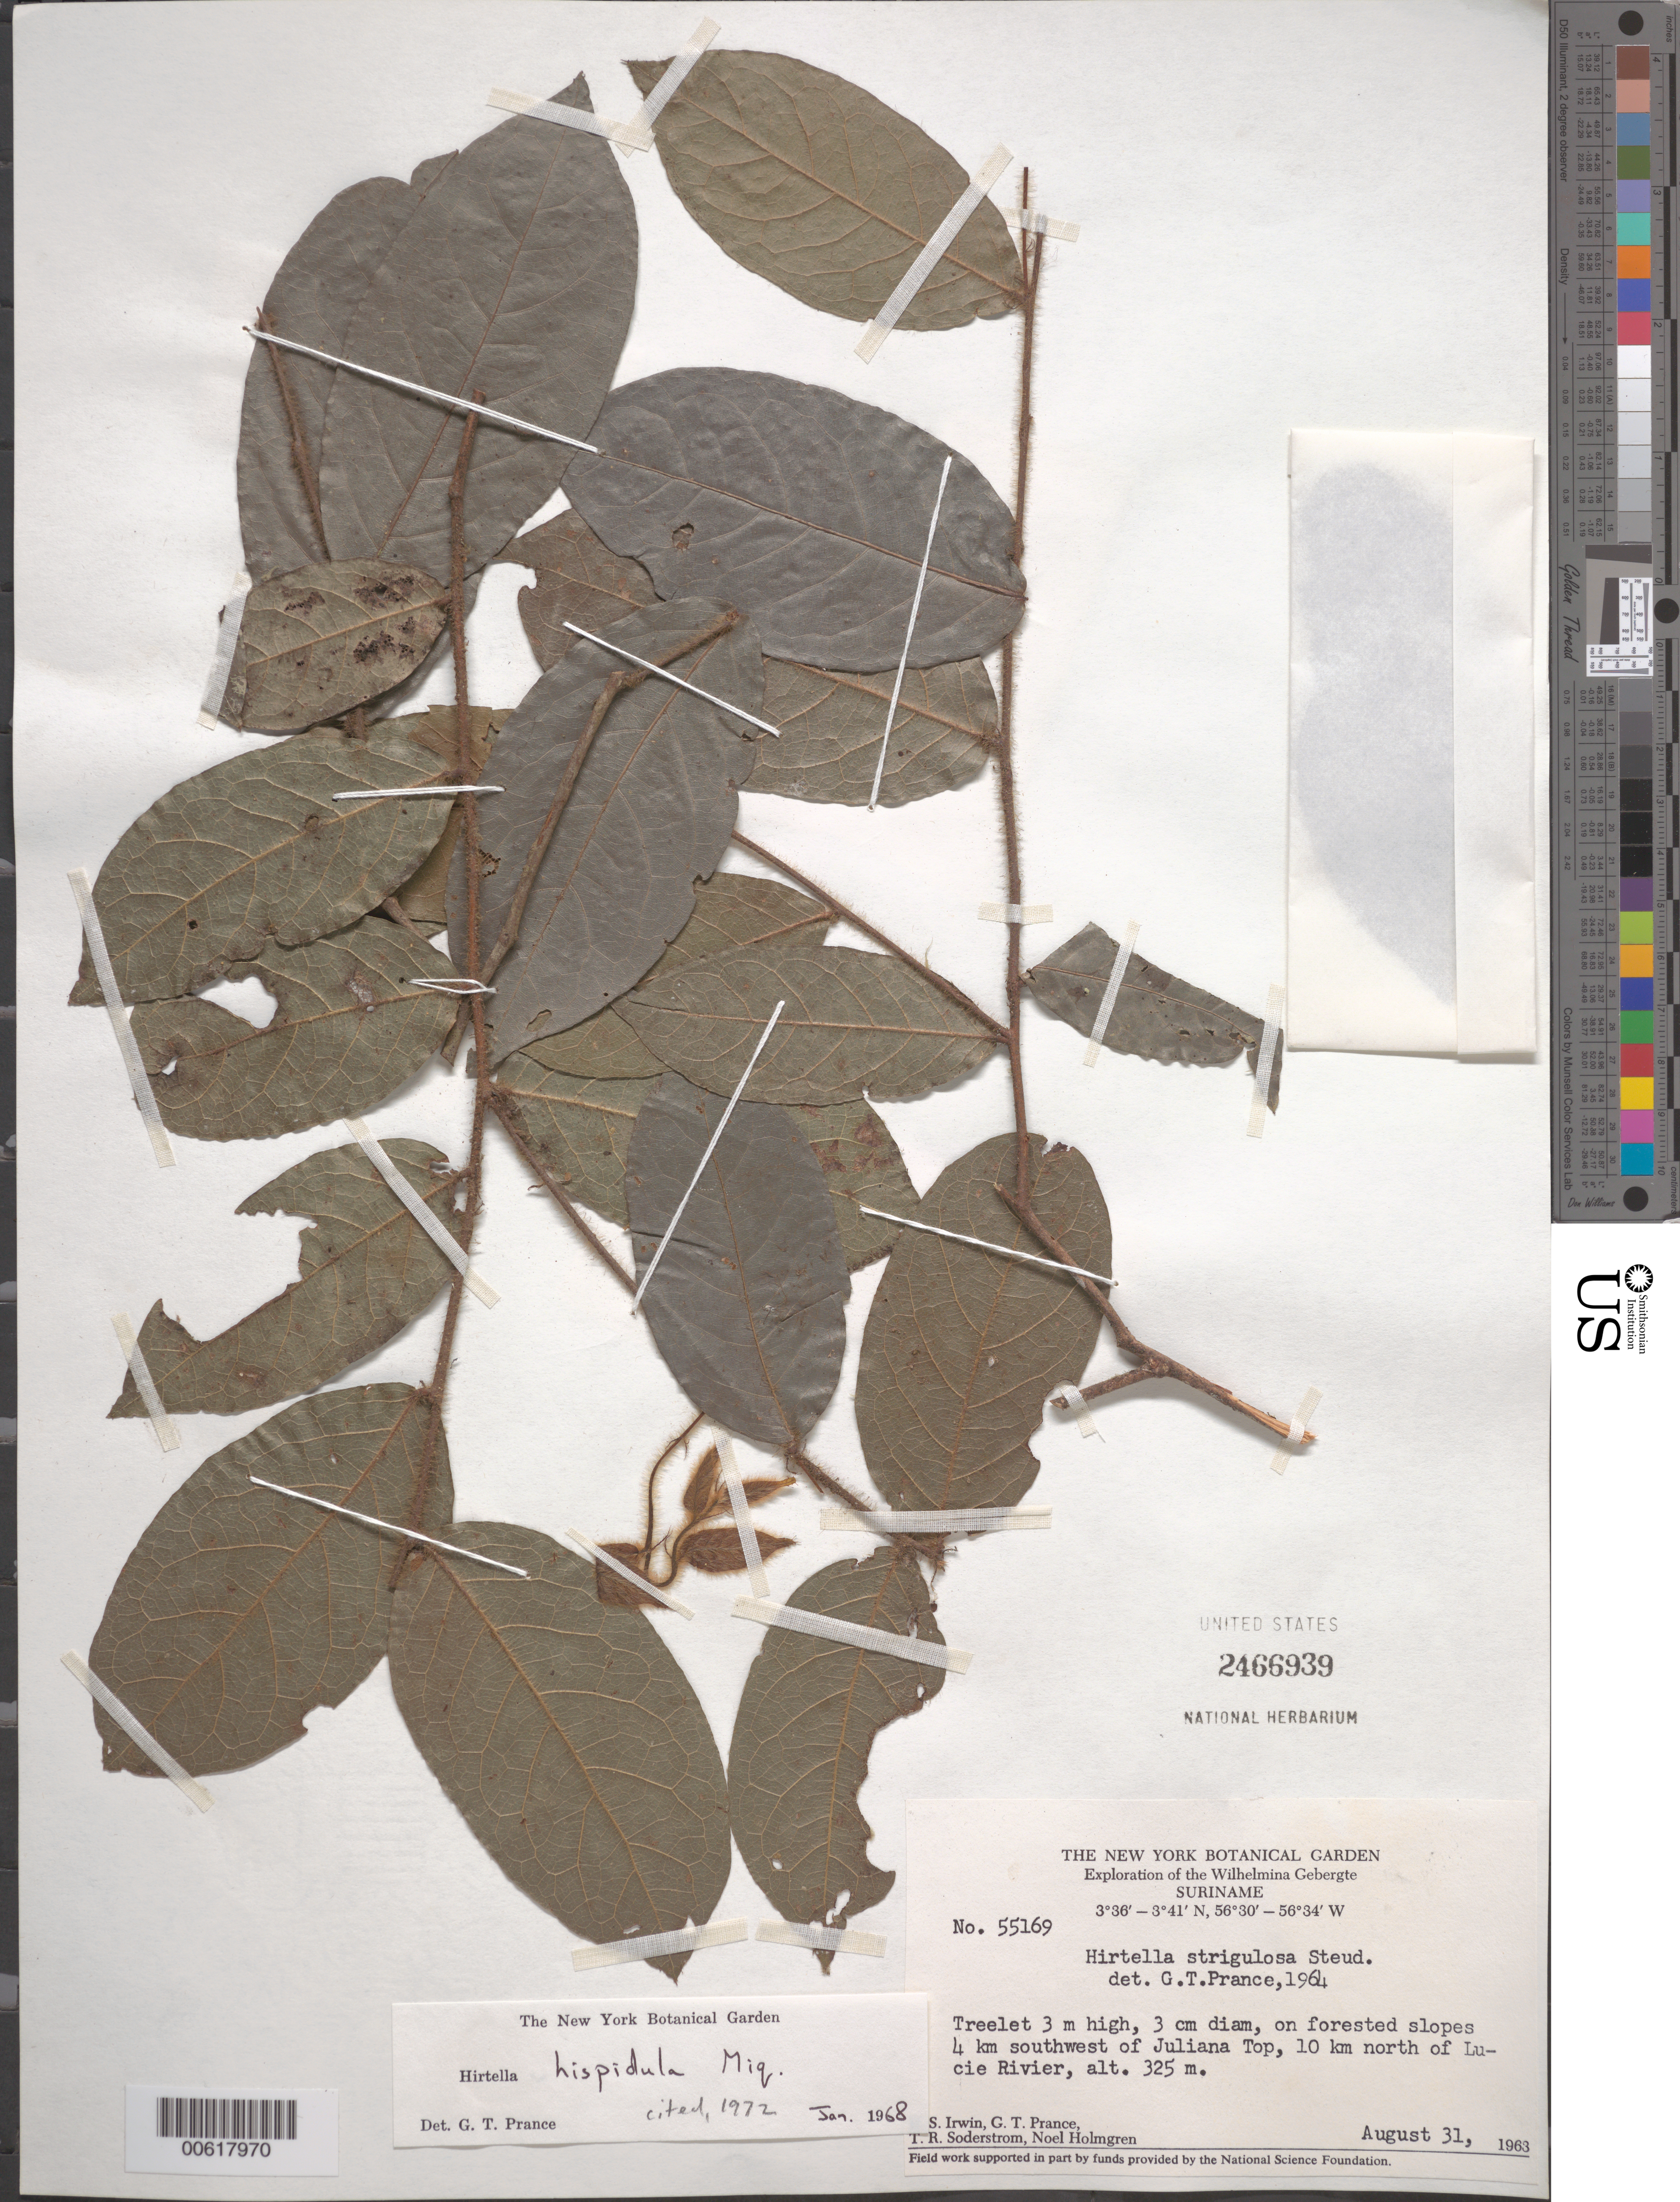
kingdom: Plantae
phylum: Tracheophyta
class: Magnoliopsida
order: Malpighiales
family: Chrysobalanaceae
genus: Hirtella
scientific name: Hirtella hispidula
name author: Miq.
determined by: Prance, G. T.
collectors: H. Irwin, G. T. Prance, T. R. Soderstrom & N. H. Holmgren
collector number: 55169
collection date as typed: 31-Aug-63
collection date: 1963-08-31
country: Suriname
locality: Juliana Top, 4 km SW of; 10 km N of Lucie River, Wilhelmina Gebergte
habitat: Forested slopes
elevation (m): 325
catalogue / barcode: US 2466939